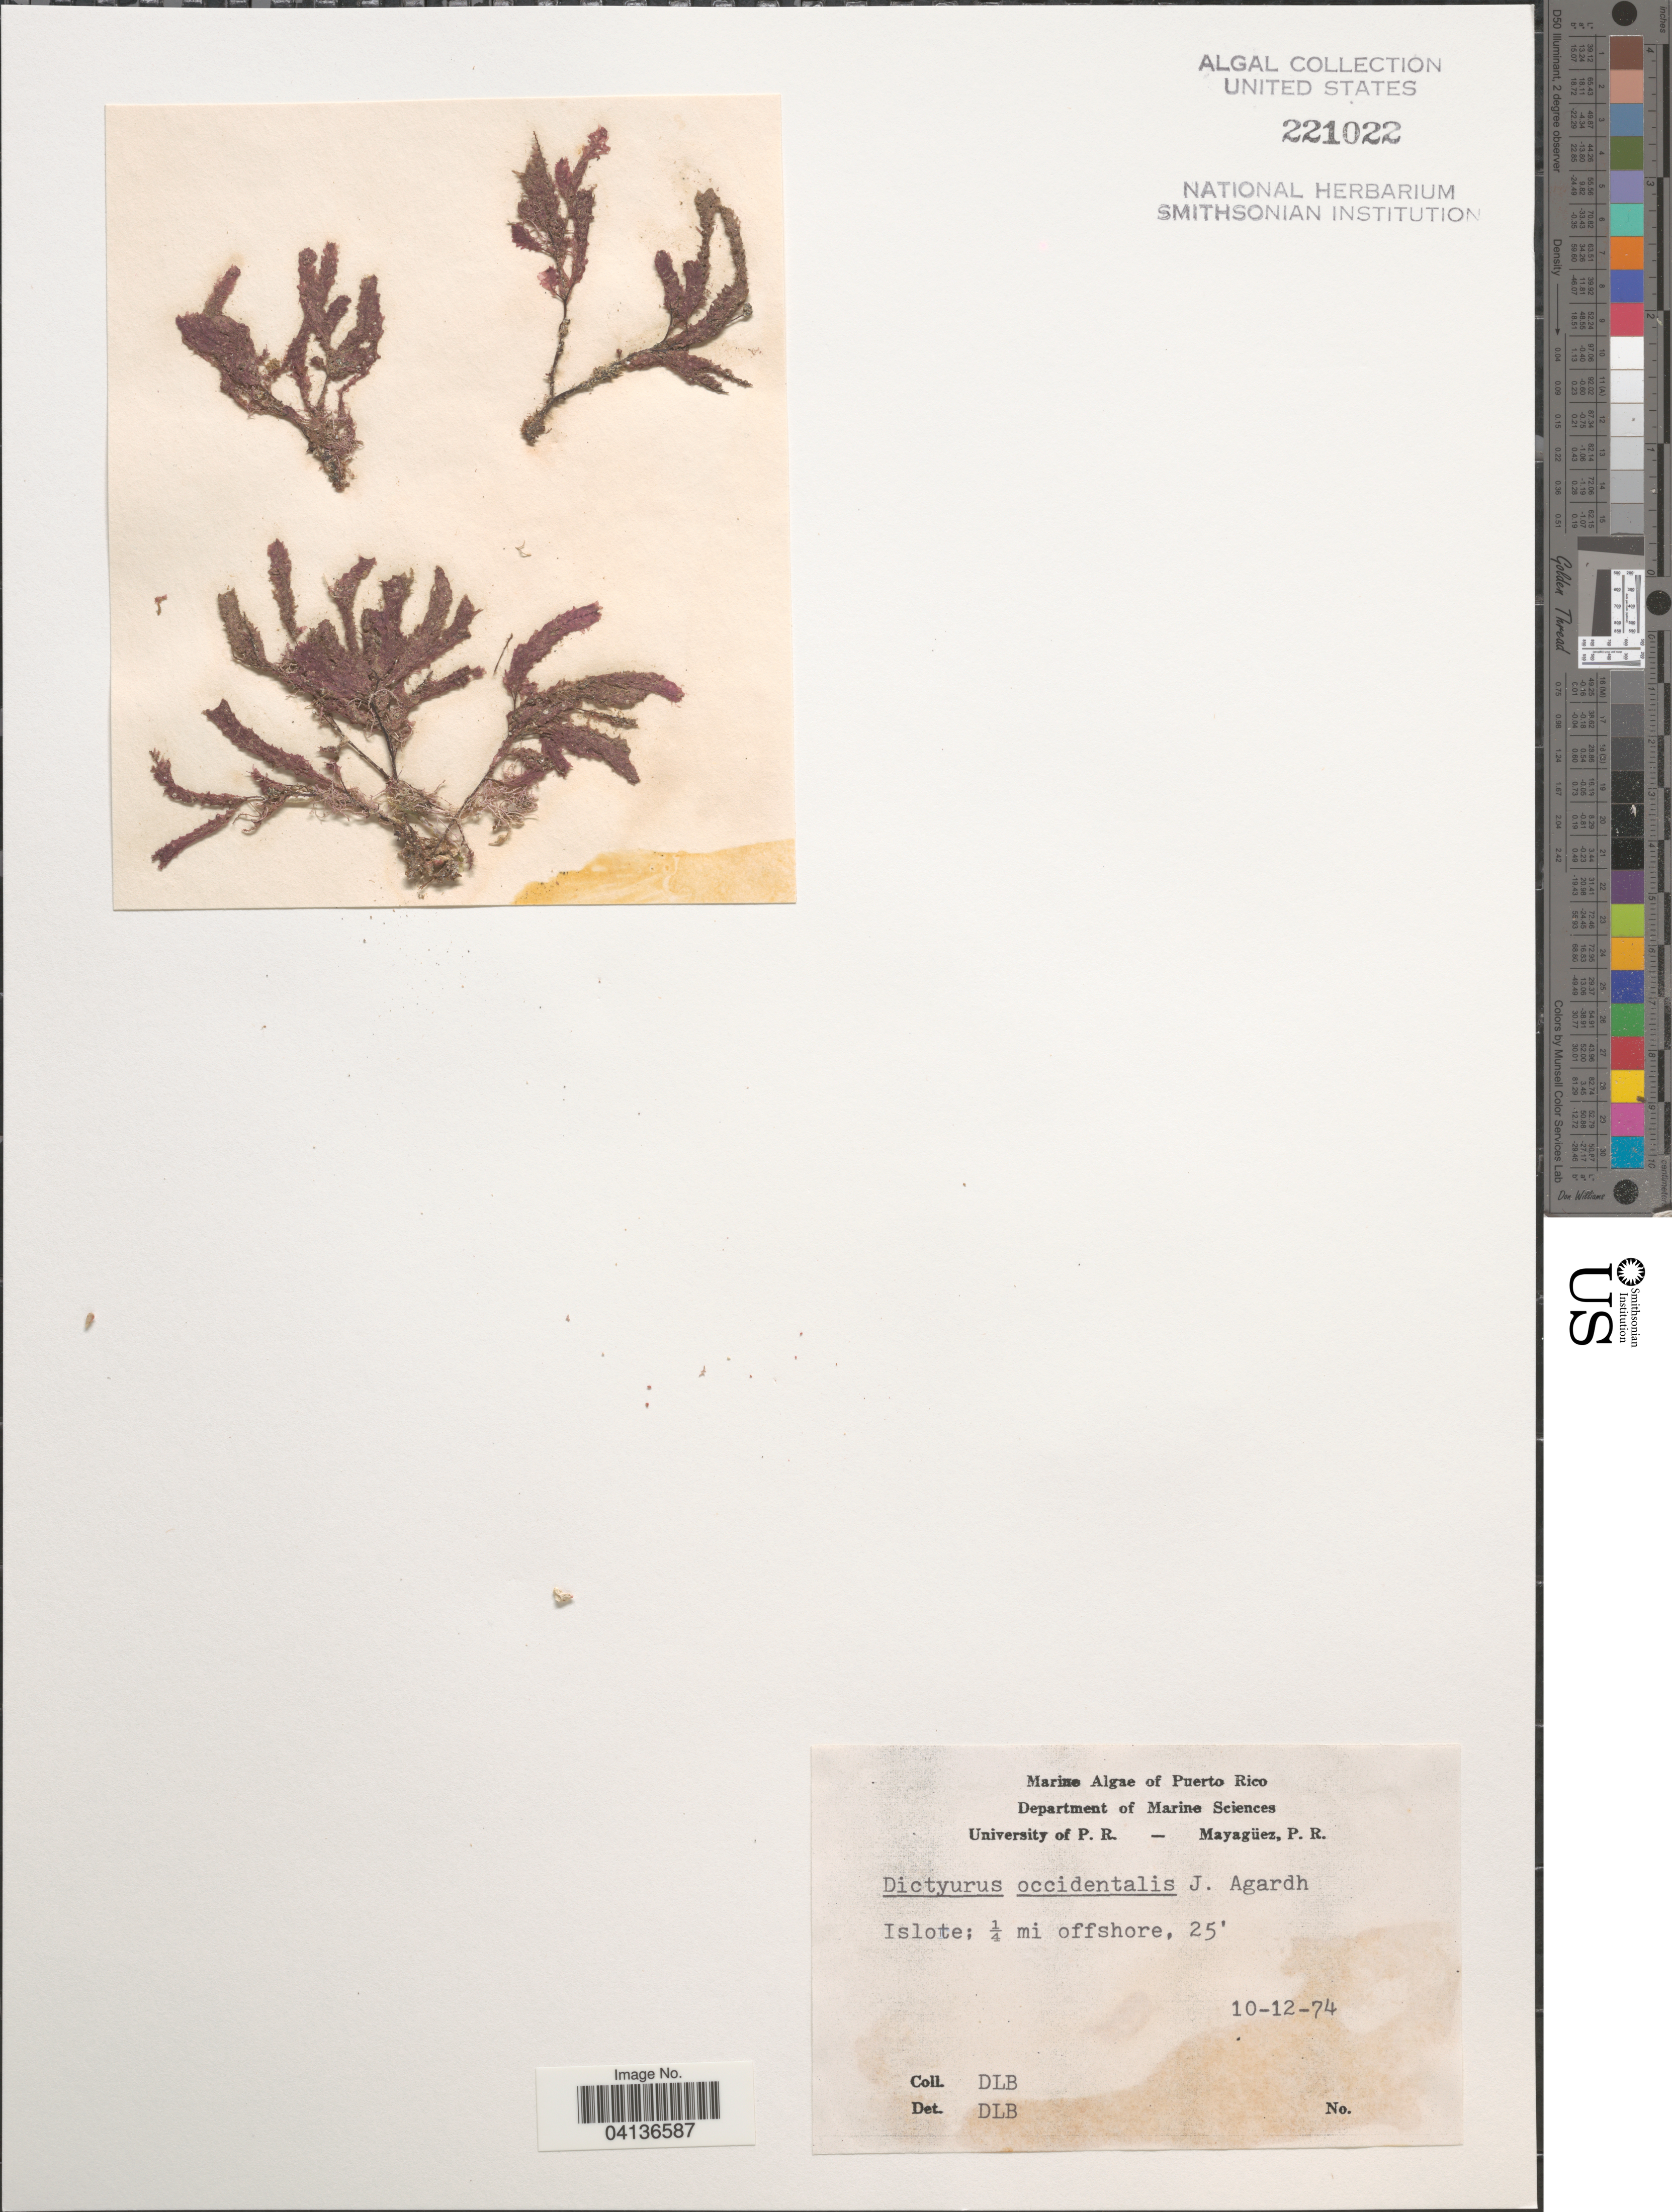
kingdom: Plantae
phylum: Rhodophyta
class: Florideophyceae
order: Ceramiales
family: Dasyaceae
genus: Dictyurus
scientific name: Dictyurus occidentalis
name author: J. Agardh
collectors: D. L. B.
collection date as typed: Transcribed d/m/y: 12/10/74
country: Puerto Rico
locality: Islote; ¼ mi offshore.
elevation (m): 8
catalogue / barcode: US 221022